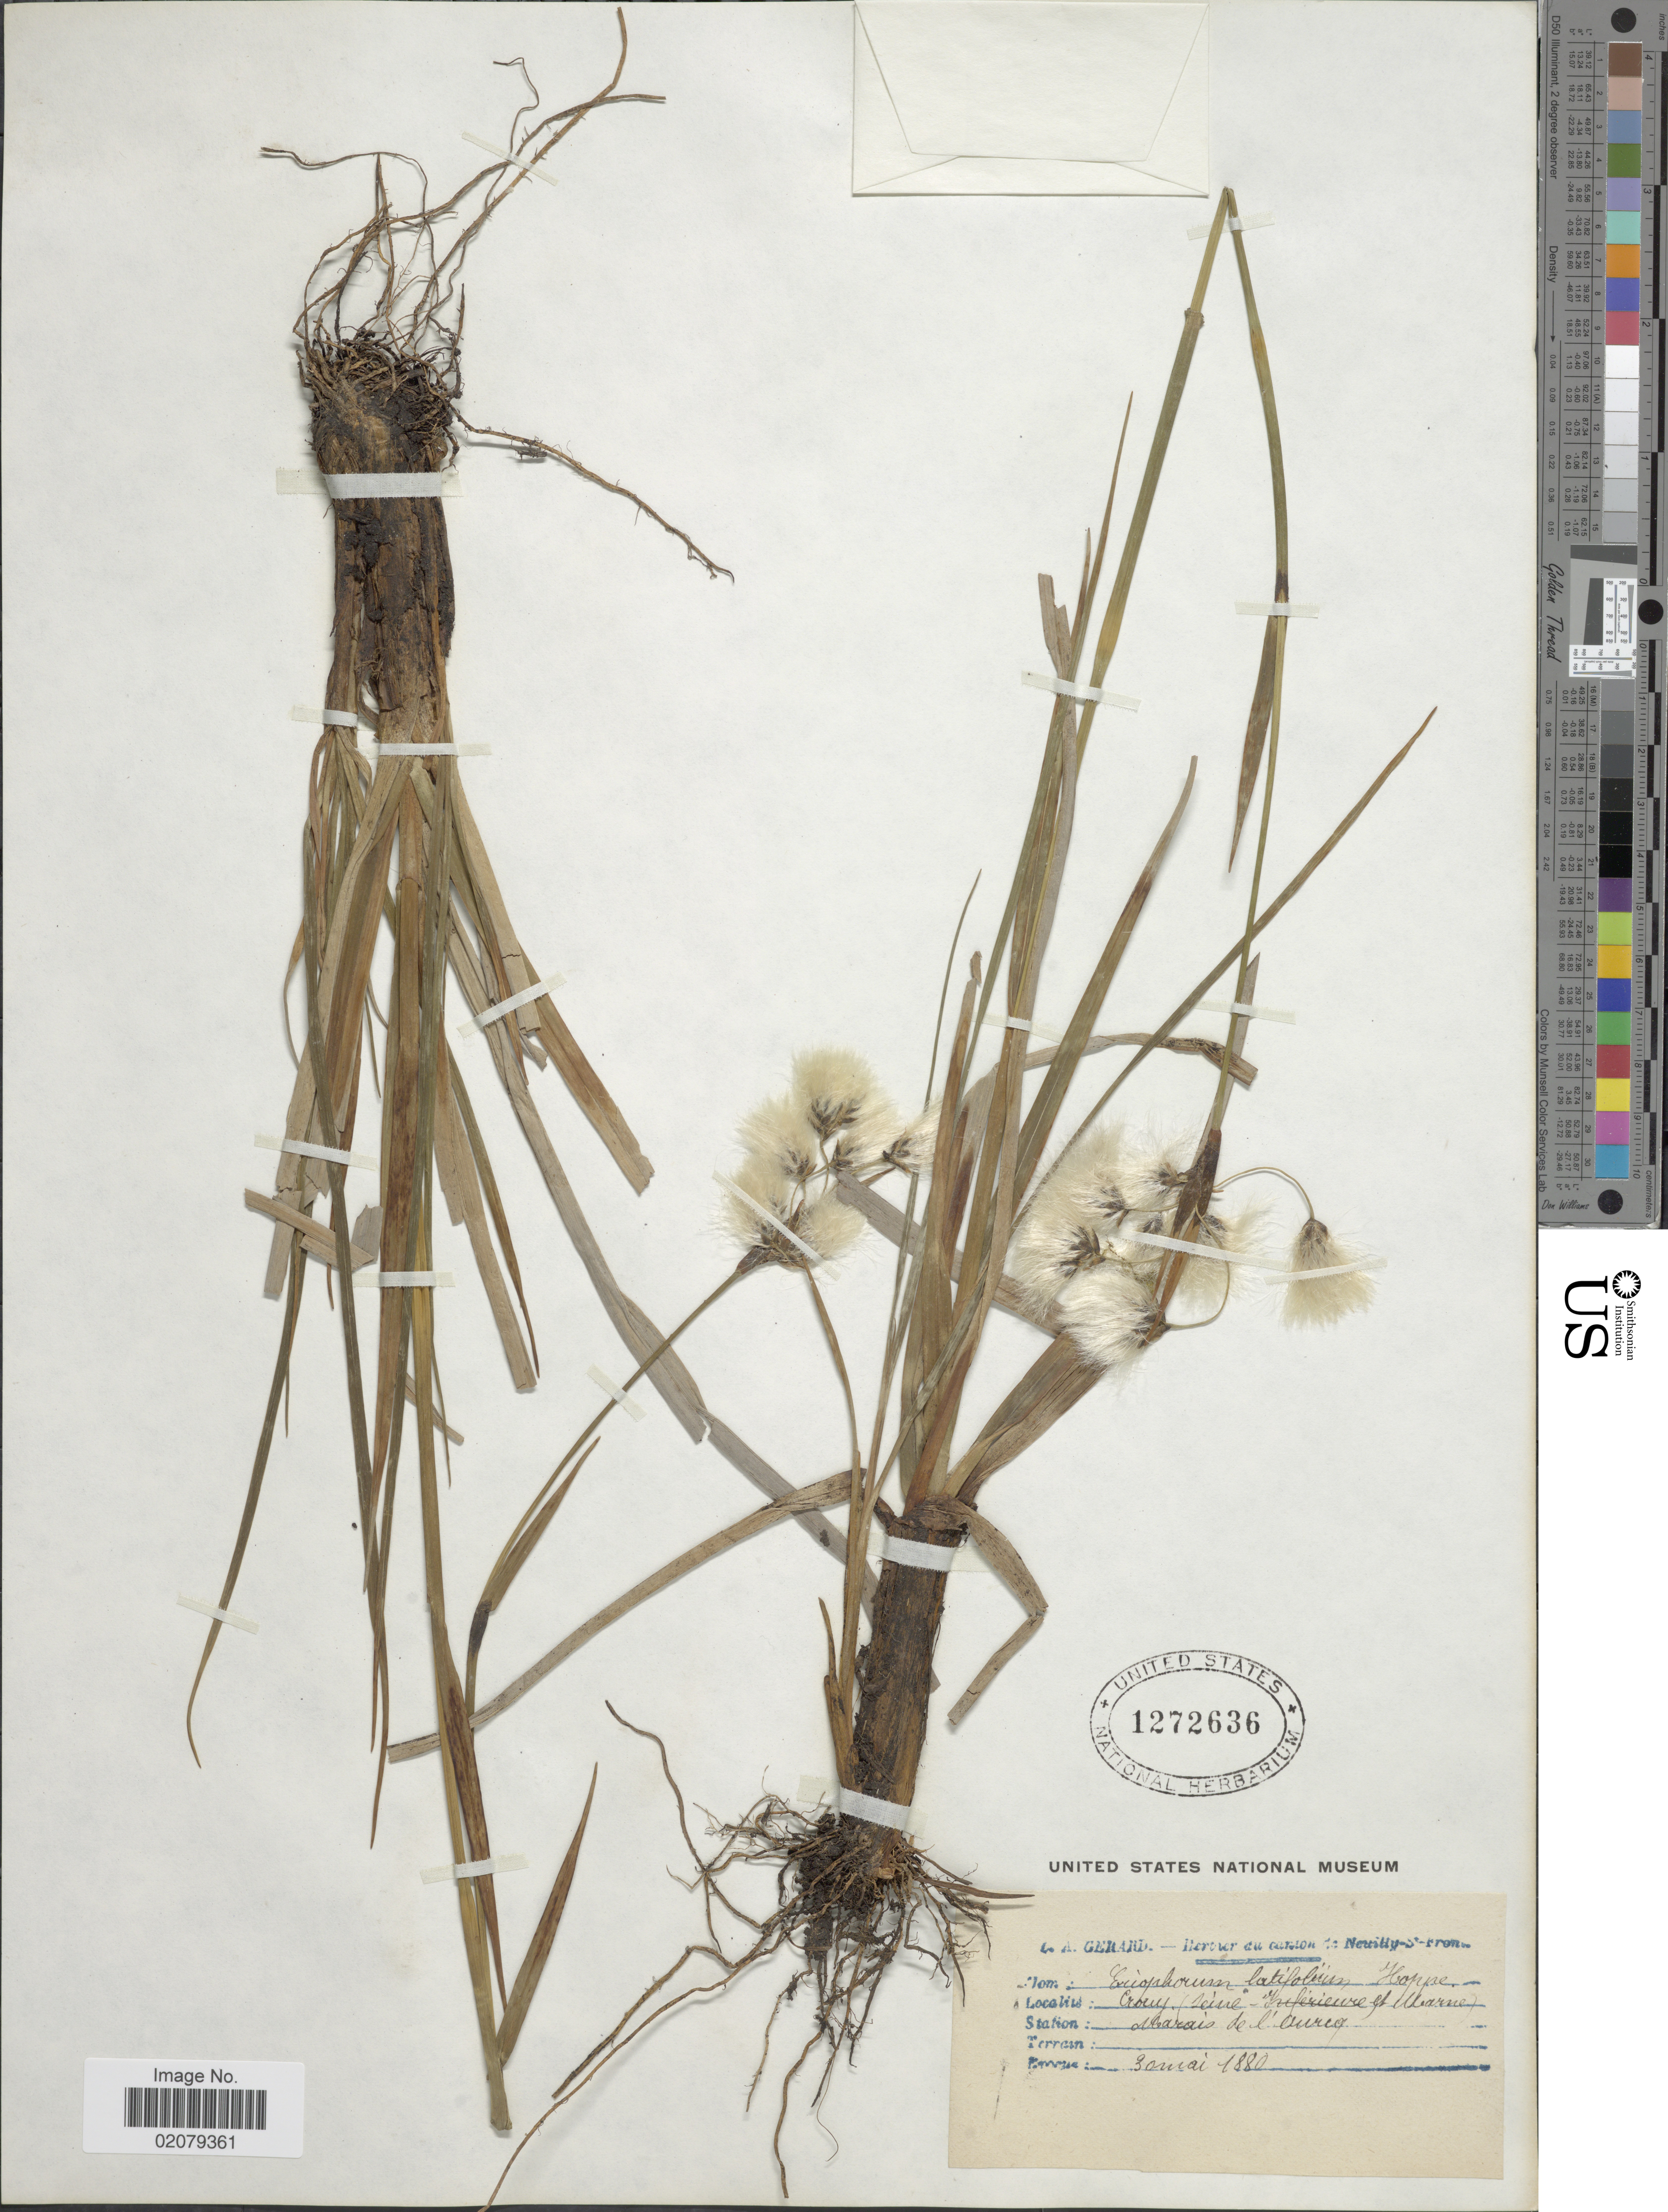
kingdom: Plantae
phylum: Tracheophyta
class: Liliopsida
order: Poales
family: Cyperaceae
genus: Eriophorum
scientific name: Eriophorum latifolium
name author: Hoppe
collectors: Hoppe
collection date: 1880-05-30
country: France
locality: Croeuj (Savoie- Marme) [interpreted]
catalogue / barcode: US 1272636